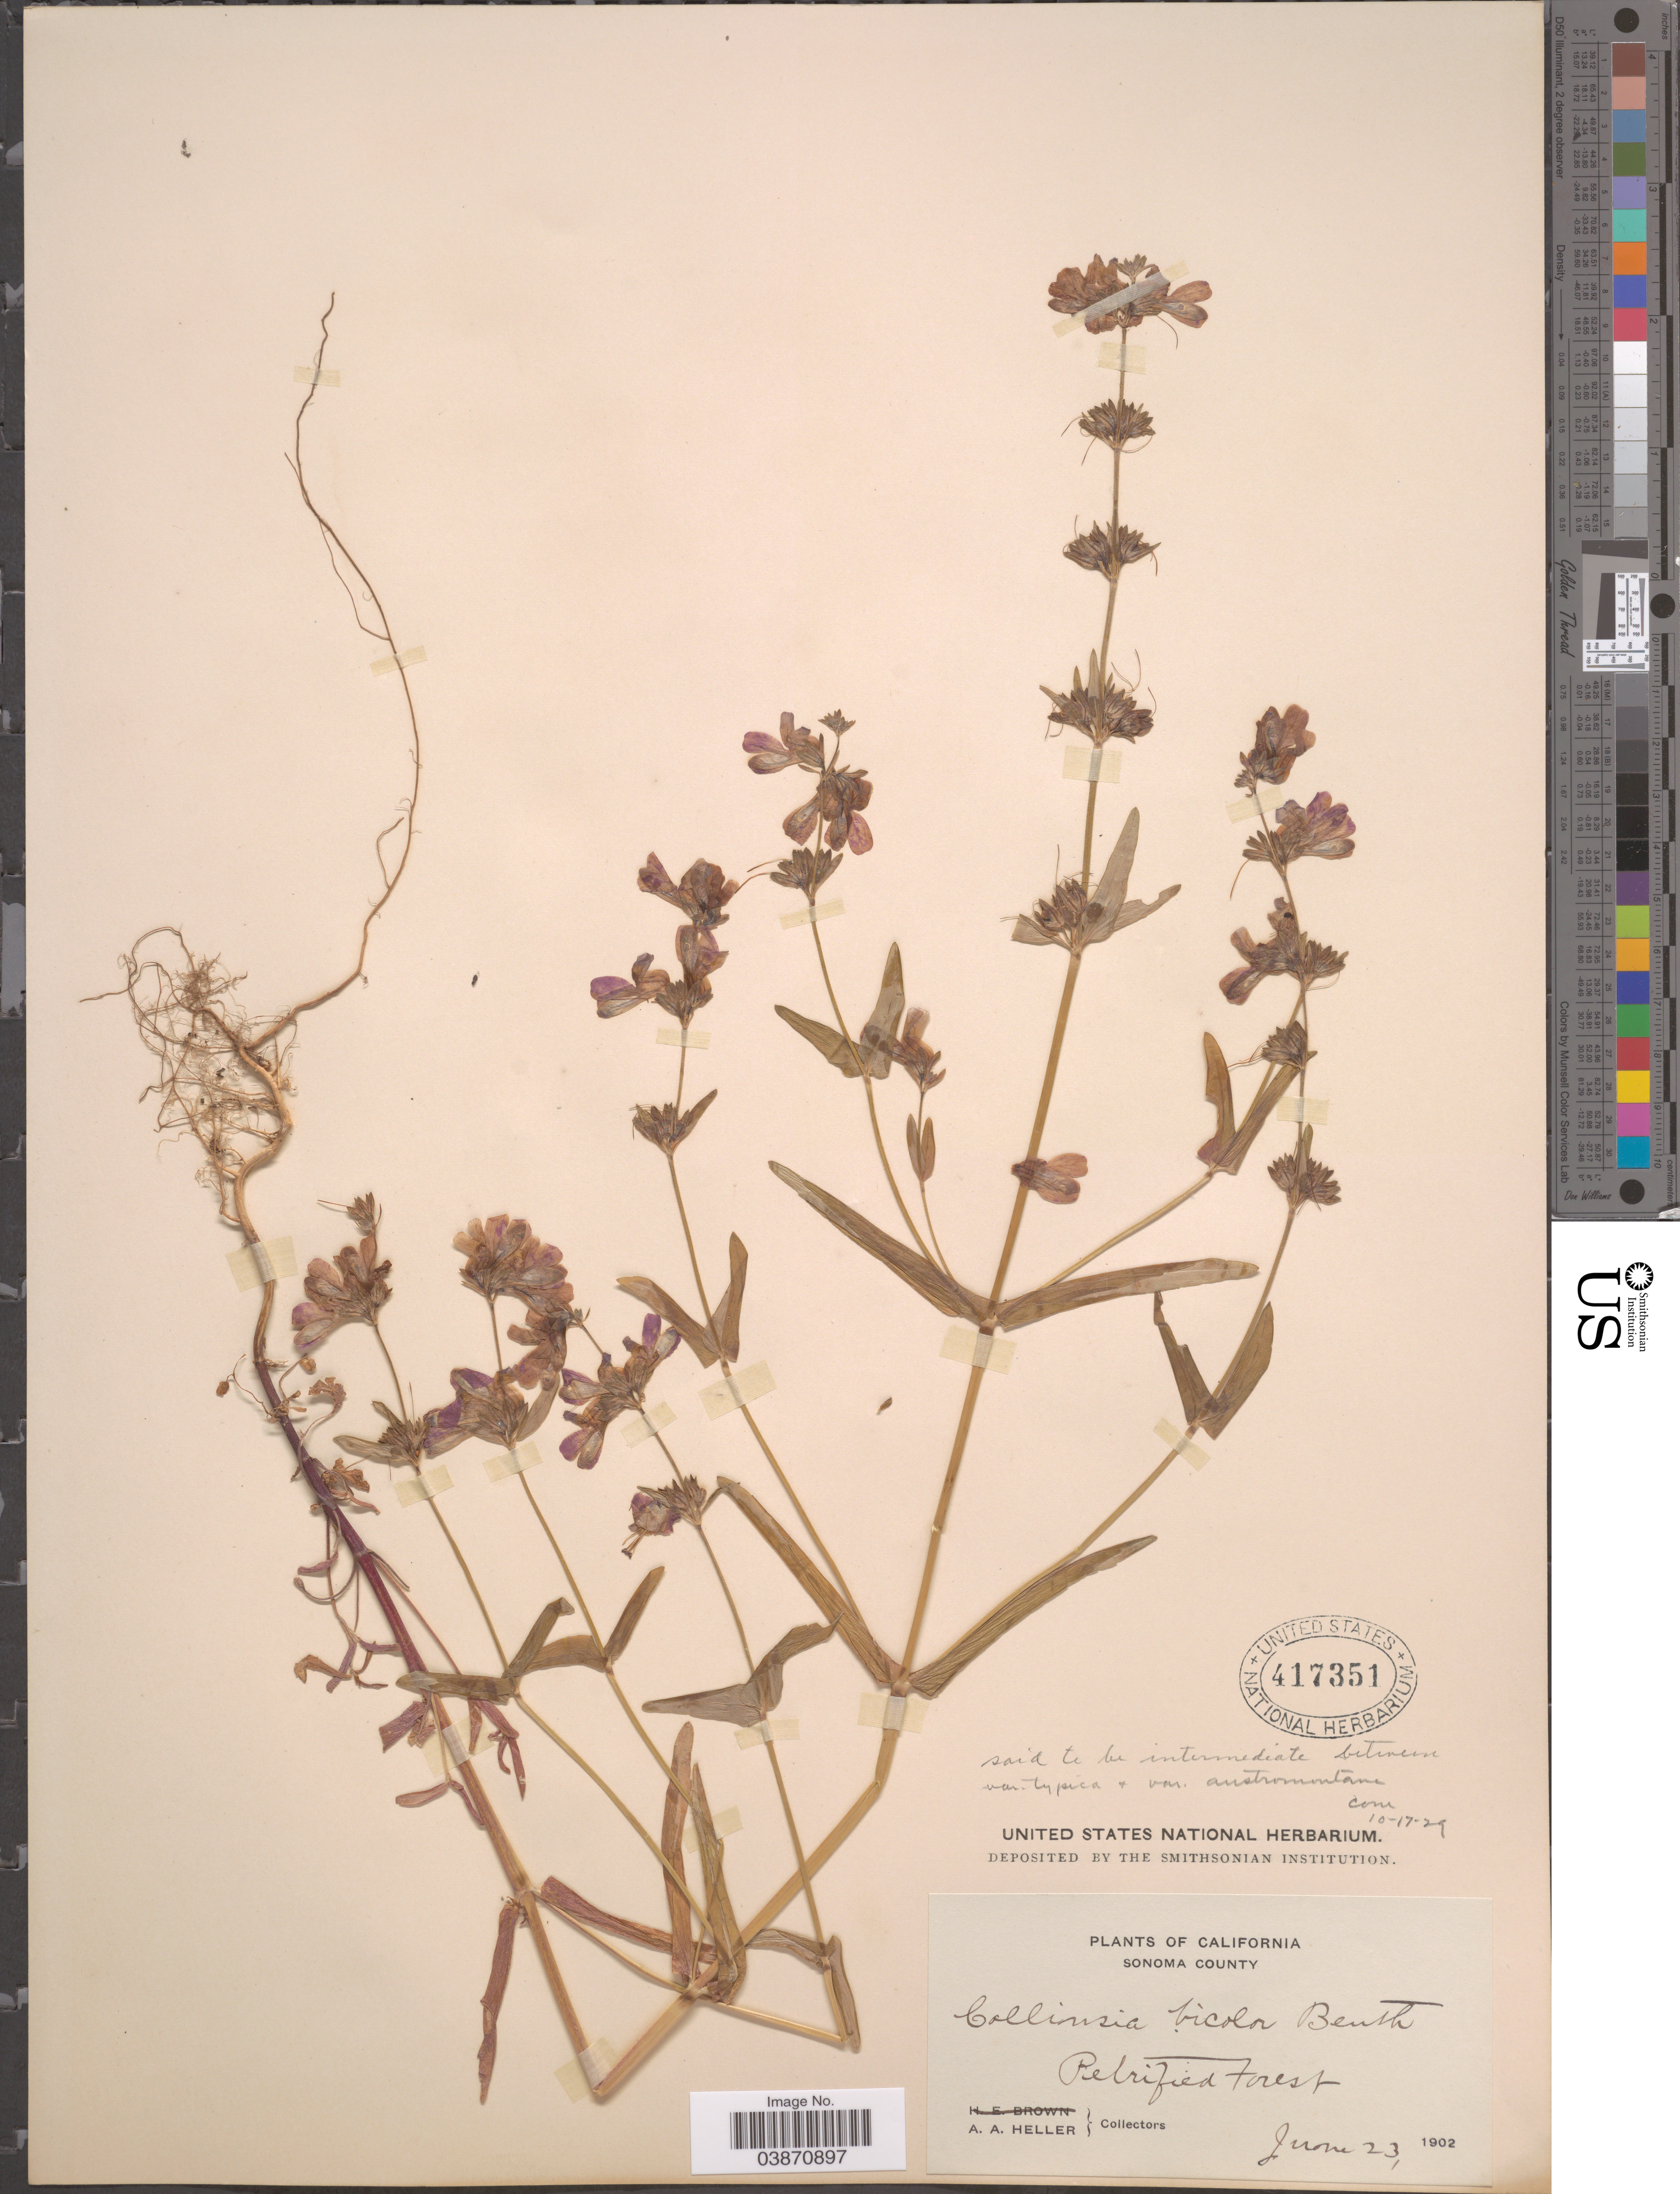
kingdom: Plantae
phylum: Tracheophyta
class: Magnoliopsida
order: Lamiales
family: Plantaginaceae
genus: Collinsia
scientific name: Collinsia bicolor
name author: Raf.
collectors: A. A. Heller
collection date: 1902-06-23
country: United States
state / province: California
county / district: Sonoma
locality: Sonoma County. Petrified Forest.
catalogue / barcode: US 417351